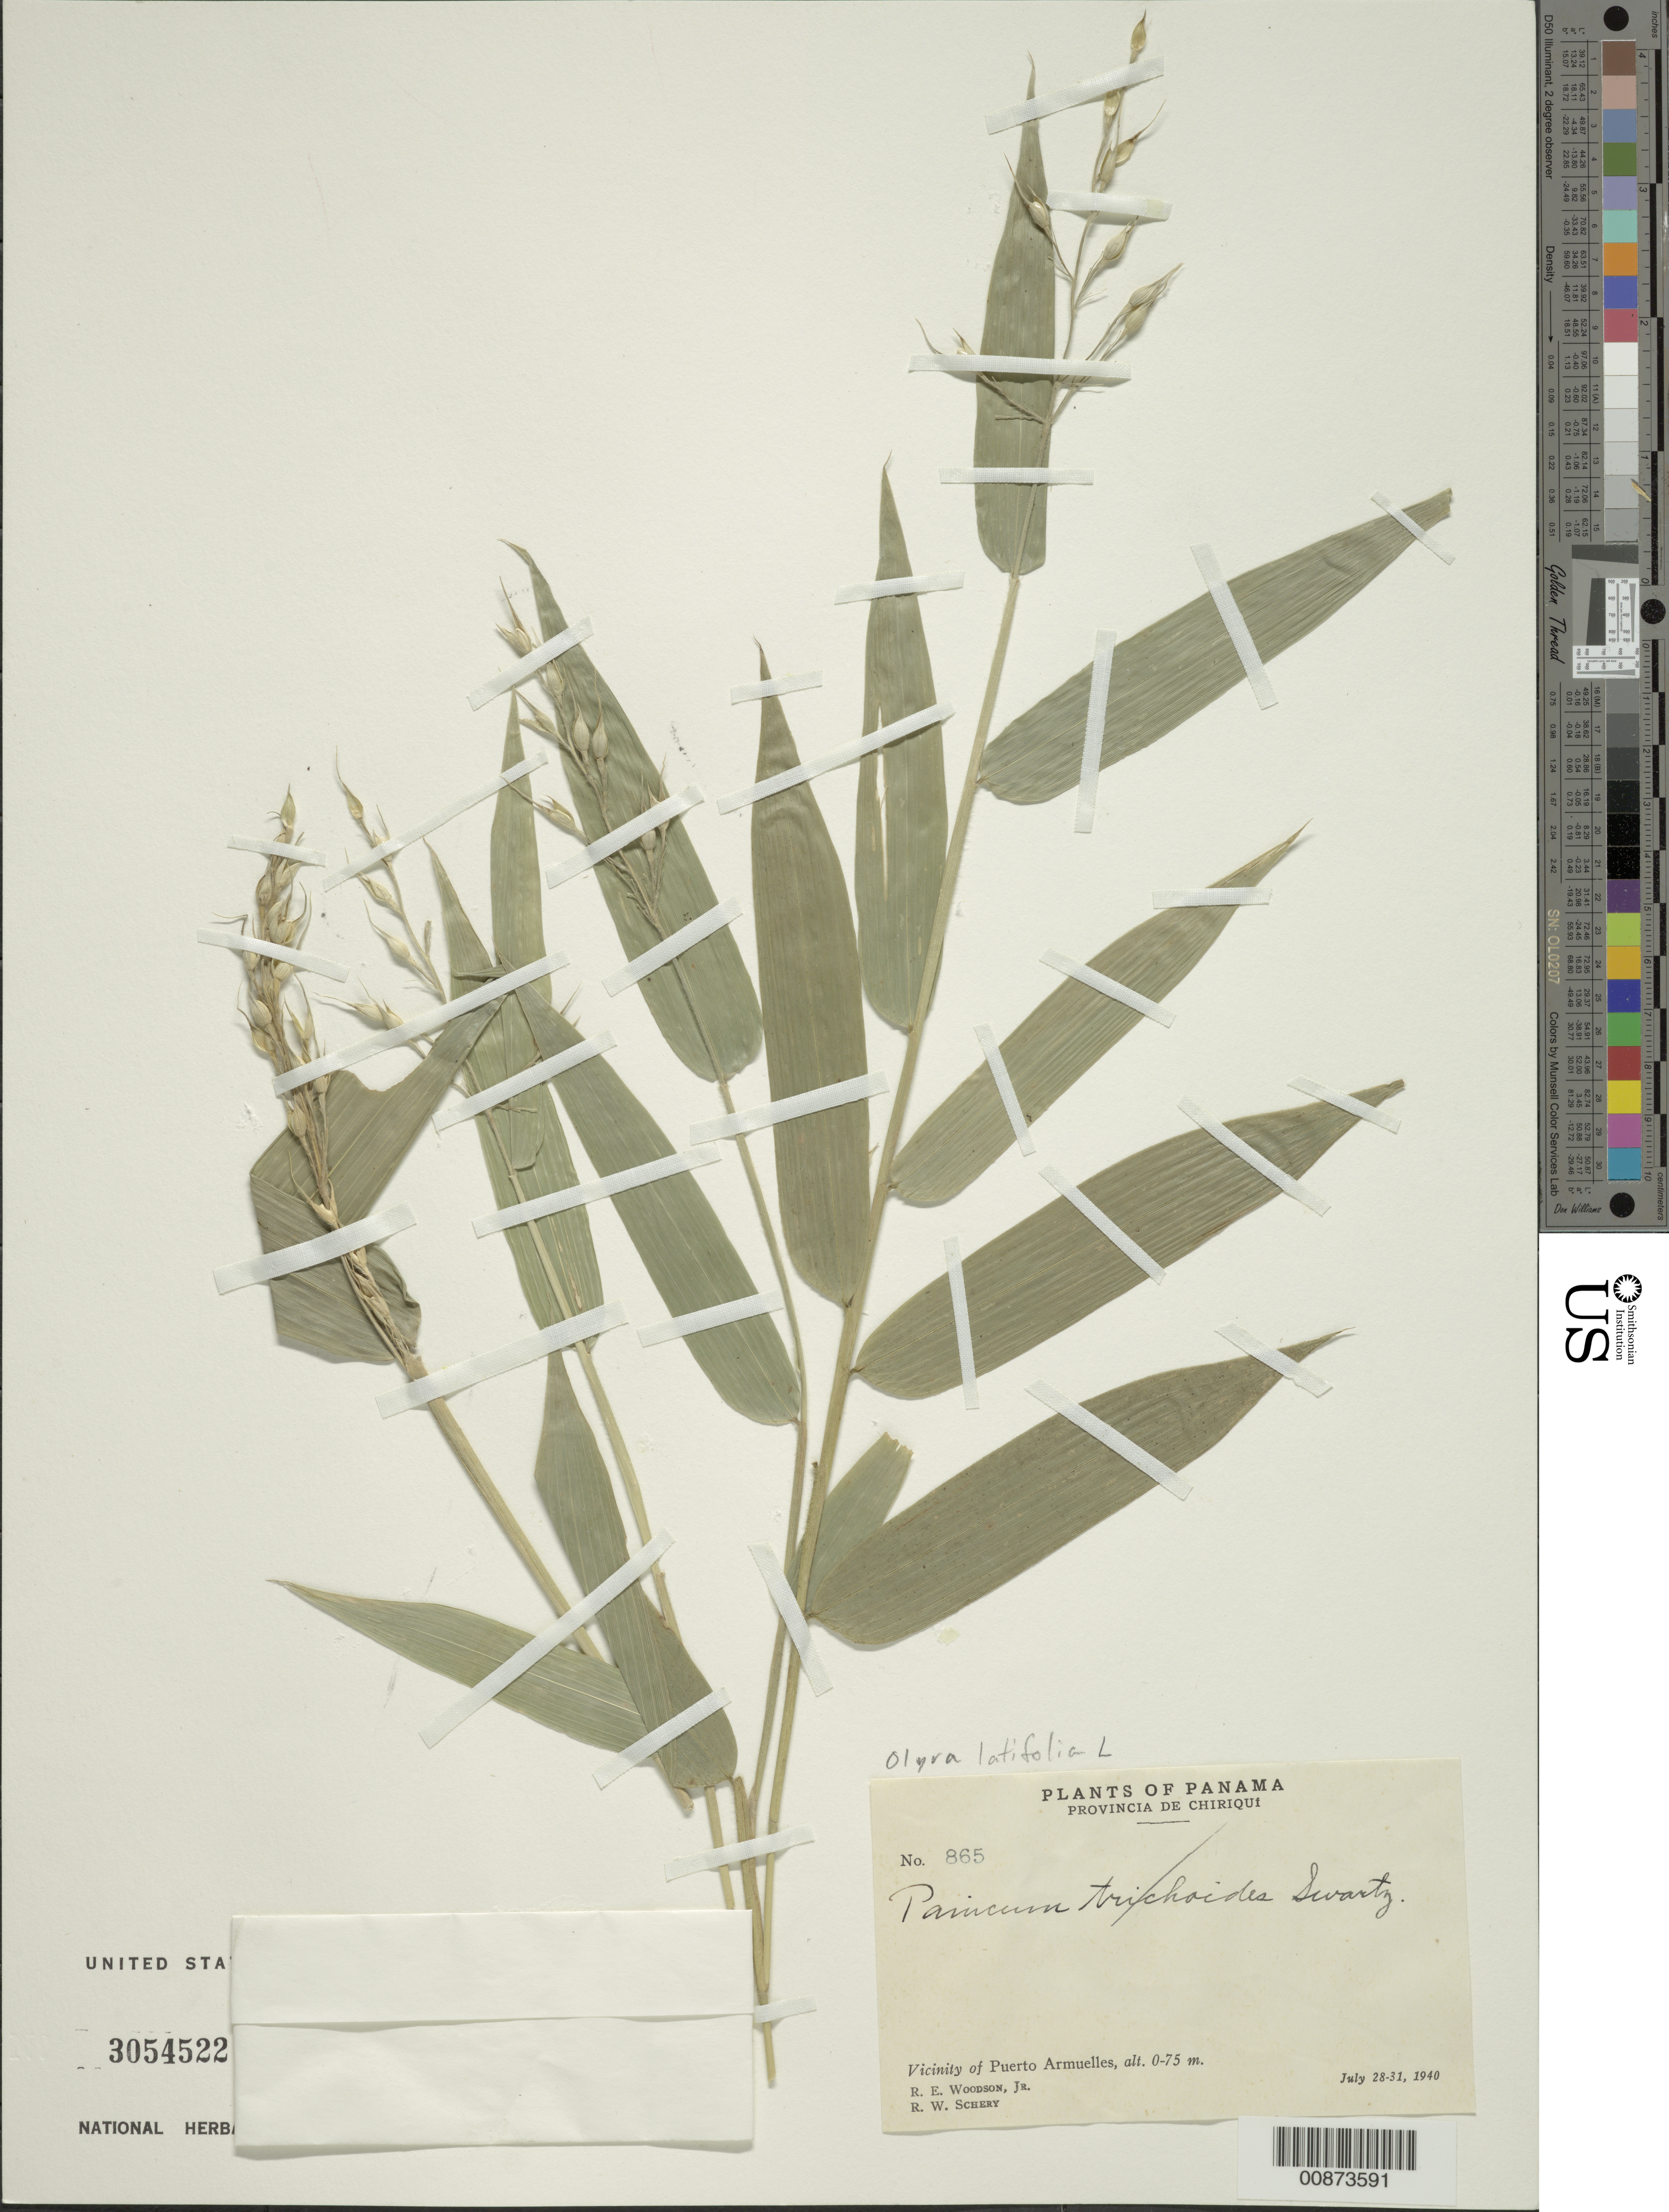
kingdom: Plantae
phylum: Tracheophyta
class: Liliopsida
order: Poales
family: Poaceae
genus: Olyra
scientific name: Olyra latifolia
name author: L.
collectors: R. E. Woodson & R. W. Schery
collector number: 865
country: Panama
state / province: Chiriquí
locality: Puerto Armuelles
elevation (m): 0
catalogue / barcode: US 3054522